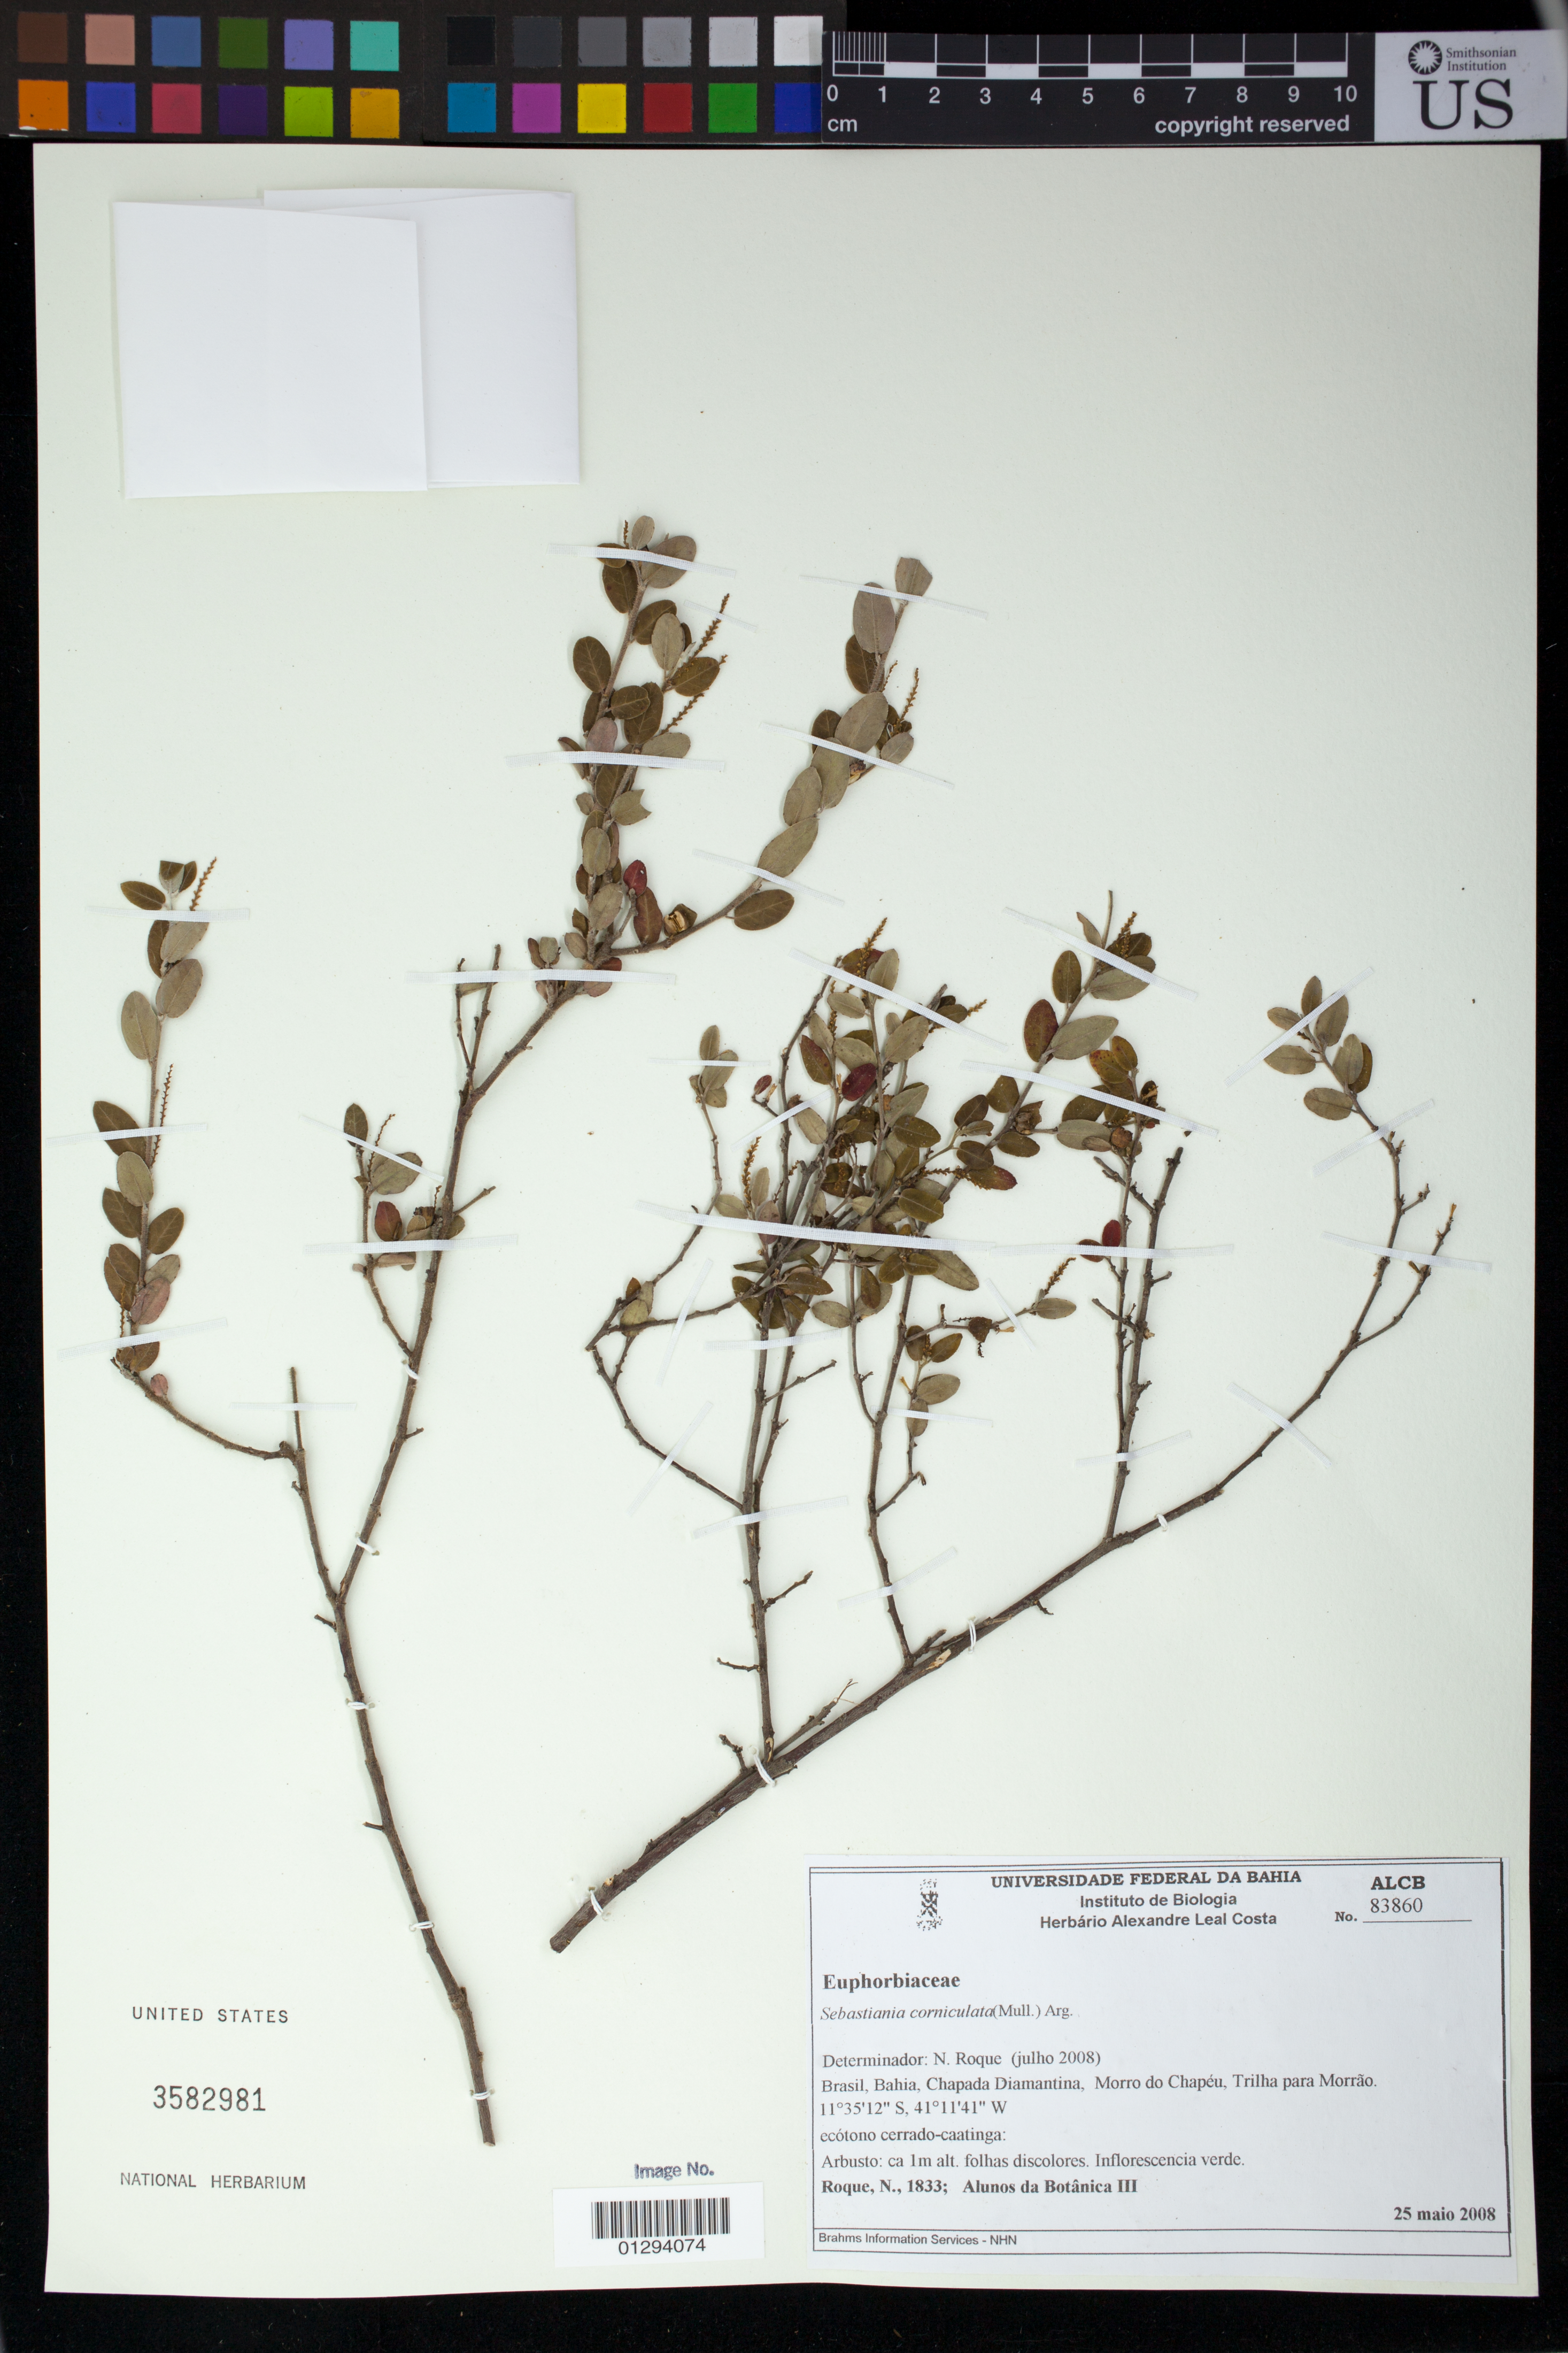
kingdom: Plantae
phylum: Tracheophyta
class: Magnoliopsida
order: Malpighiales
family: Euphorbiaceae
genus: Sebastiania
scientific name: Sebastiania corniculata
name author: (Vahl) Müll. Arg.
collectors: N. Roque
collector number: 1833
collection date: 2008-05-25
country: Brazil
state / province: Bahia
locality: Brasil, Bahia, Chapada Diamantina, Morro do Chapeu, Trilha para Morrao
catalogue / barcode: US 3582981